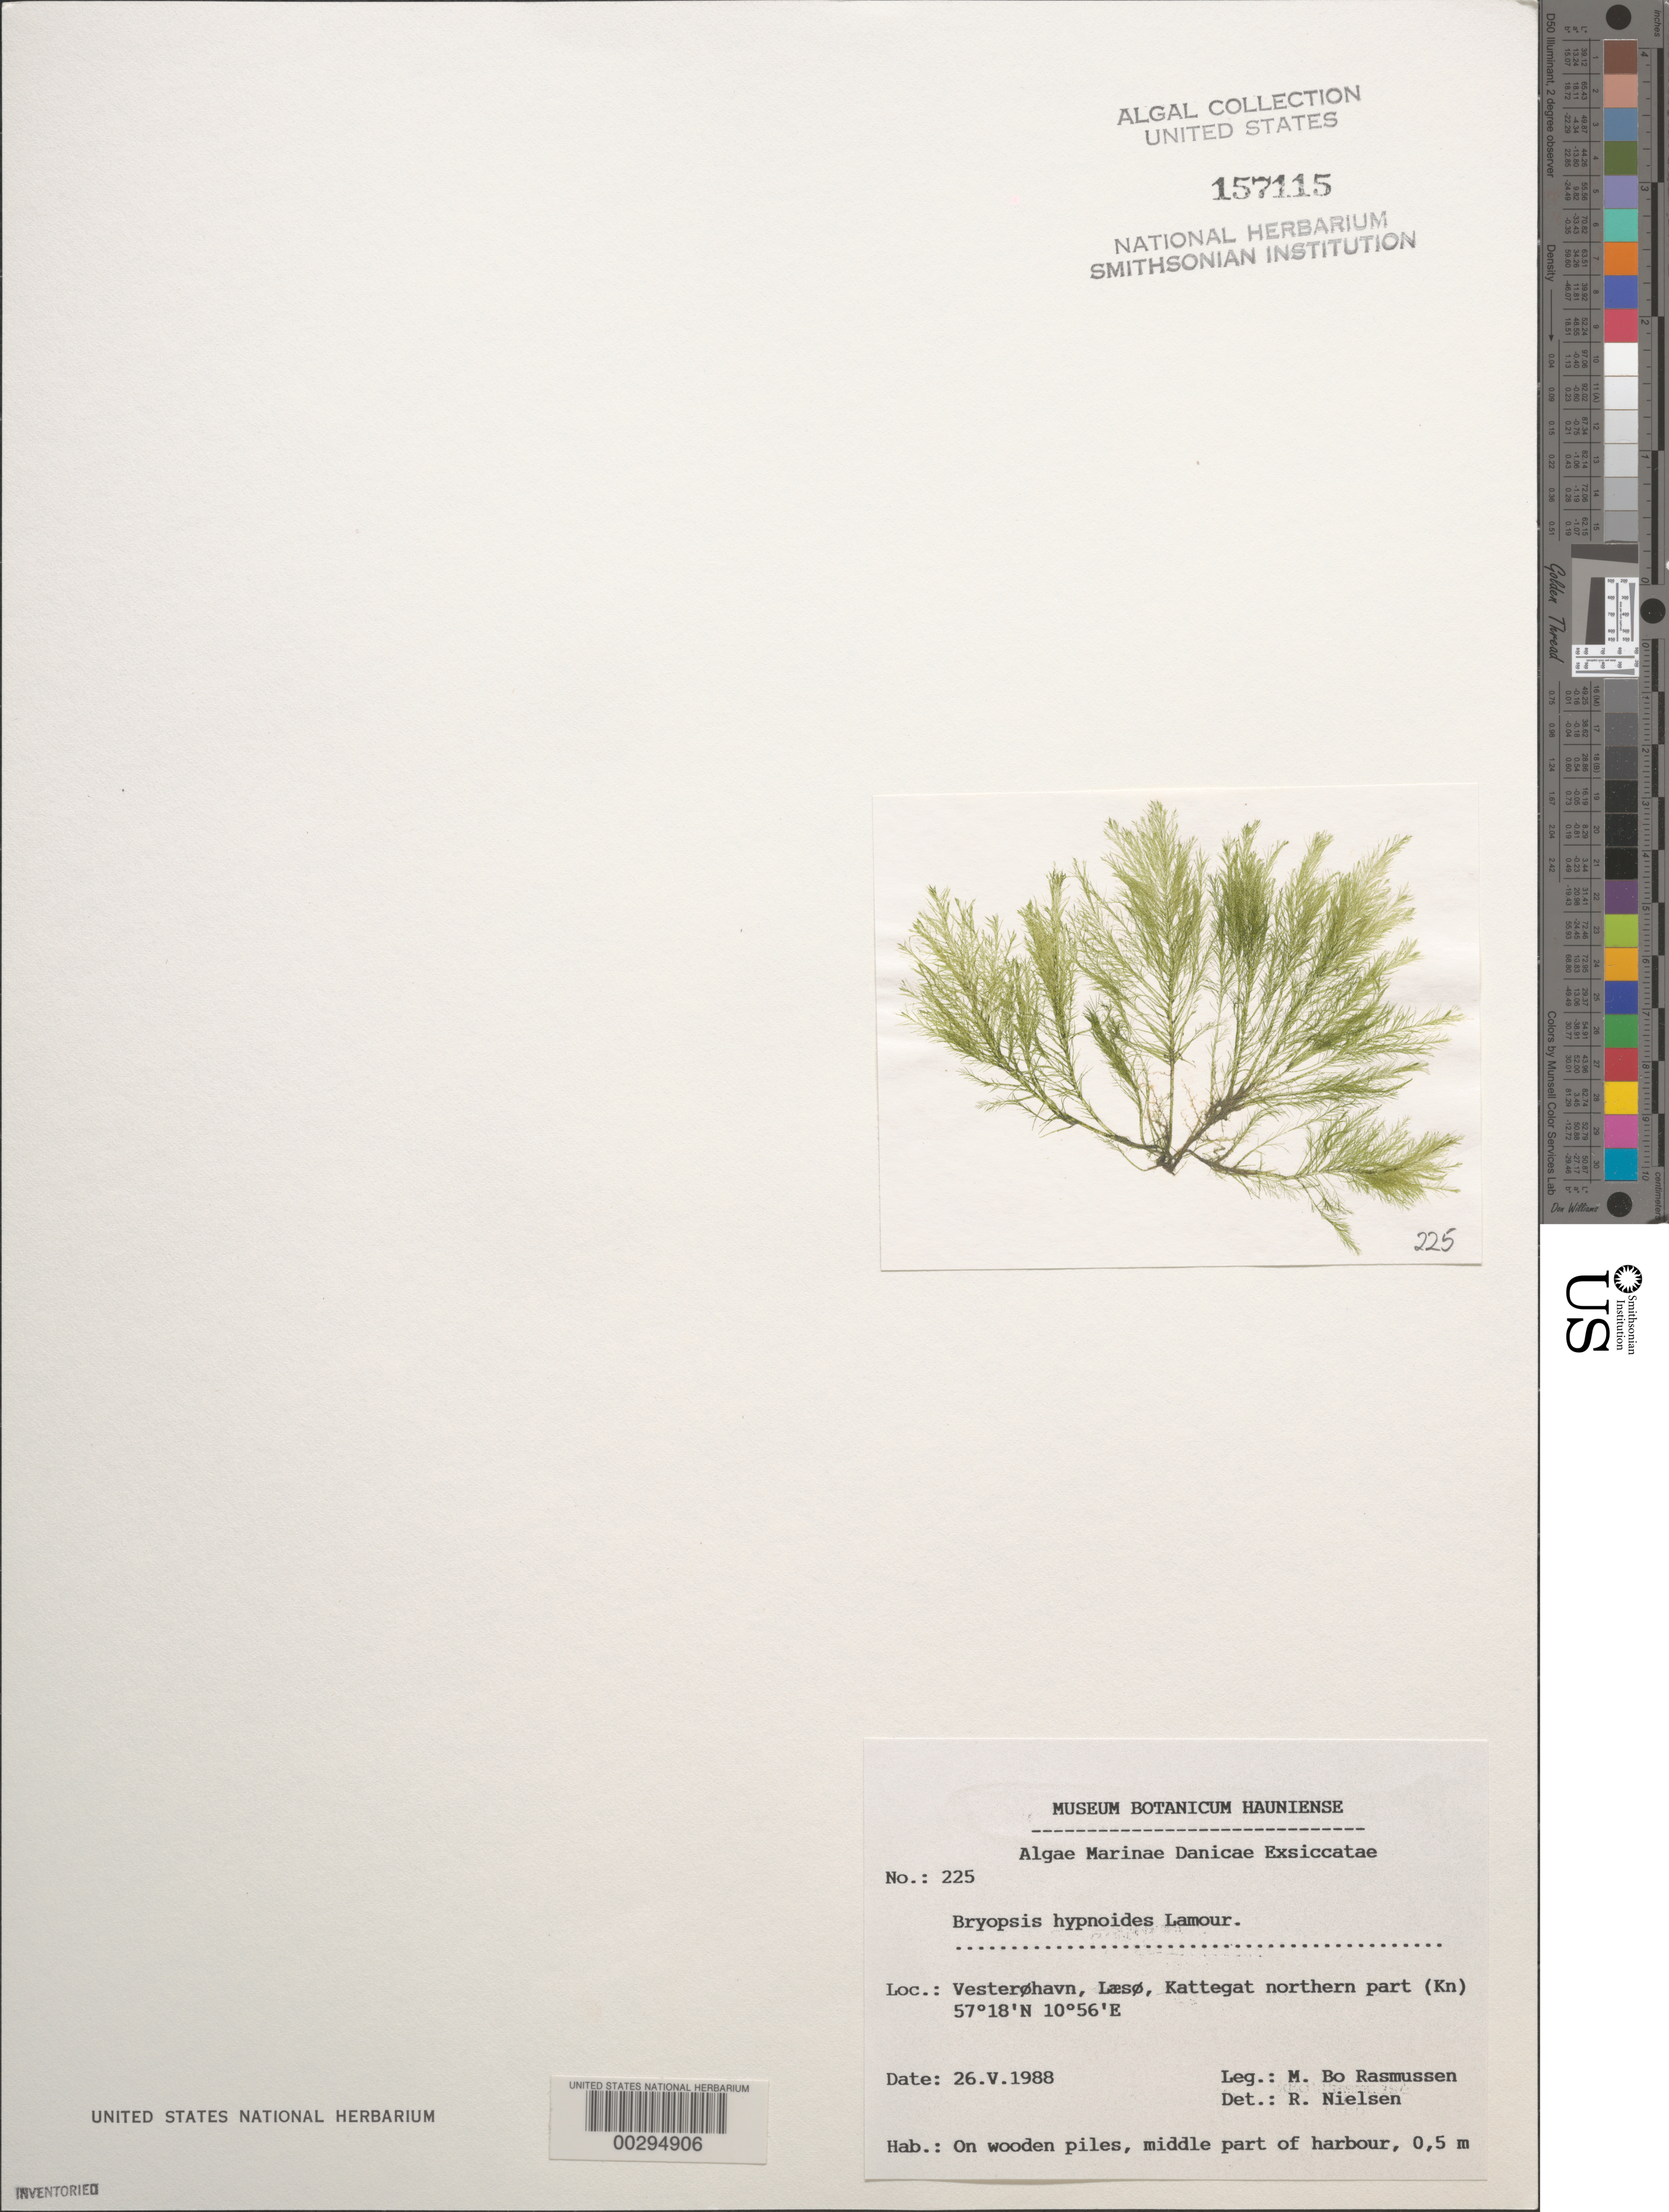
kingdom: Plantae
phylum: Chlorophyta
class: Ulvophyceae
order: Bryopsidales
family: Bryopsidaceae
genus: Bryopsis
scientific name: Bryopsis hypnoides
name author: J.V.Lamouroux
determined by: Nielsen, R.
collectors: M. Rasmussen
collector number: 225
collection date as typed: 26 May 1988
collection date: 1988-05-26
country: Denmark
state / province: Nordjylland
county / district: Laeso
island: Laeso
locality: Vesterohavn, Kattegat, northern part; wooden piles in middle part of harbour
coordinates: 57 18' N, 10 56' E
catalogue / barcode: US 157115